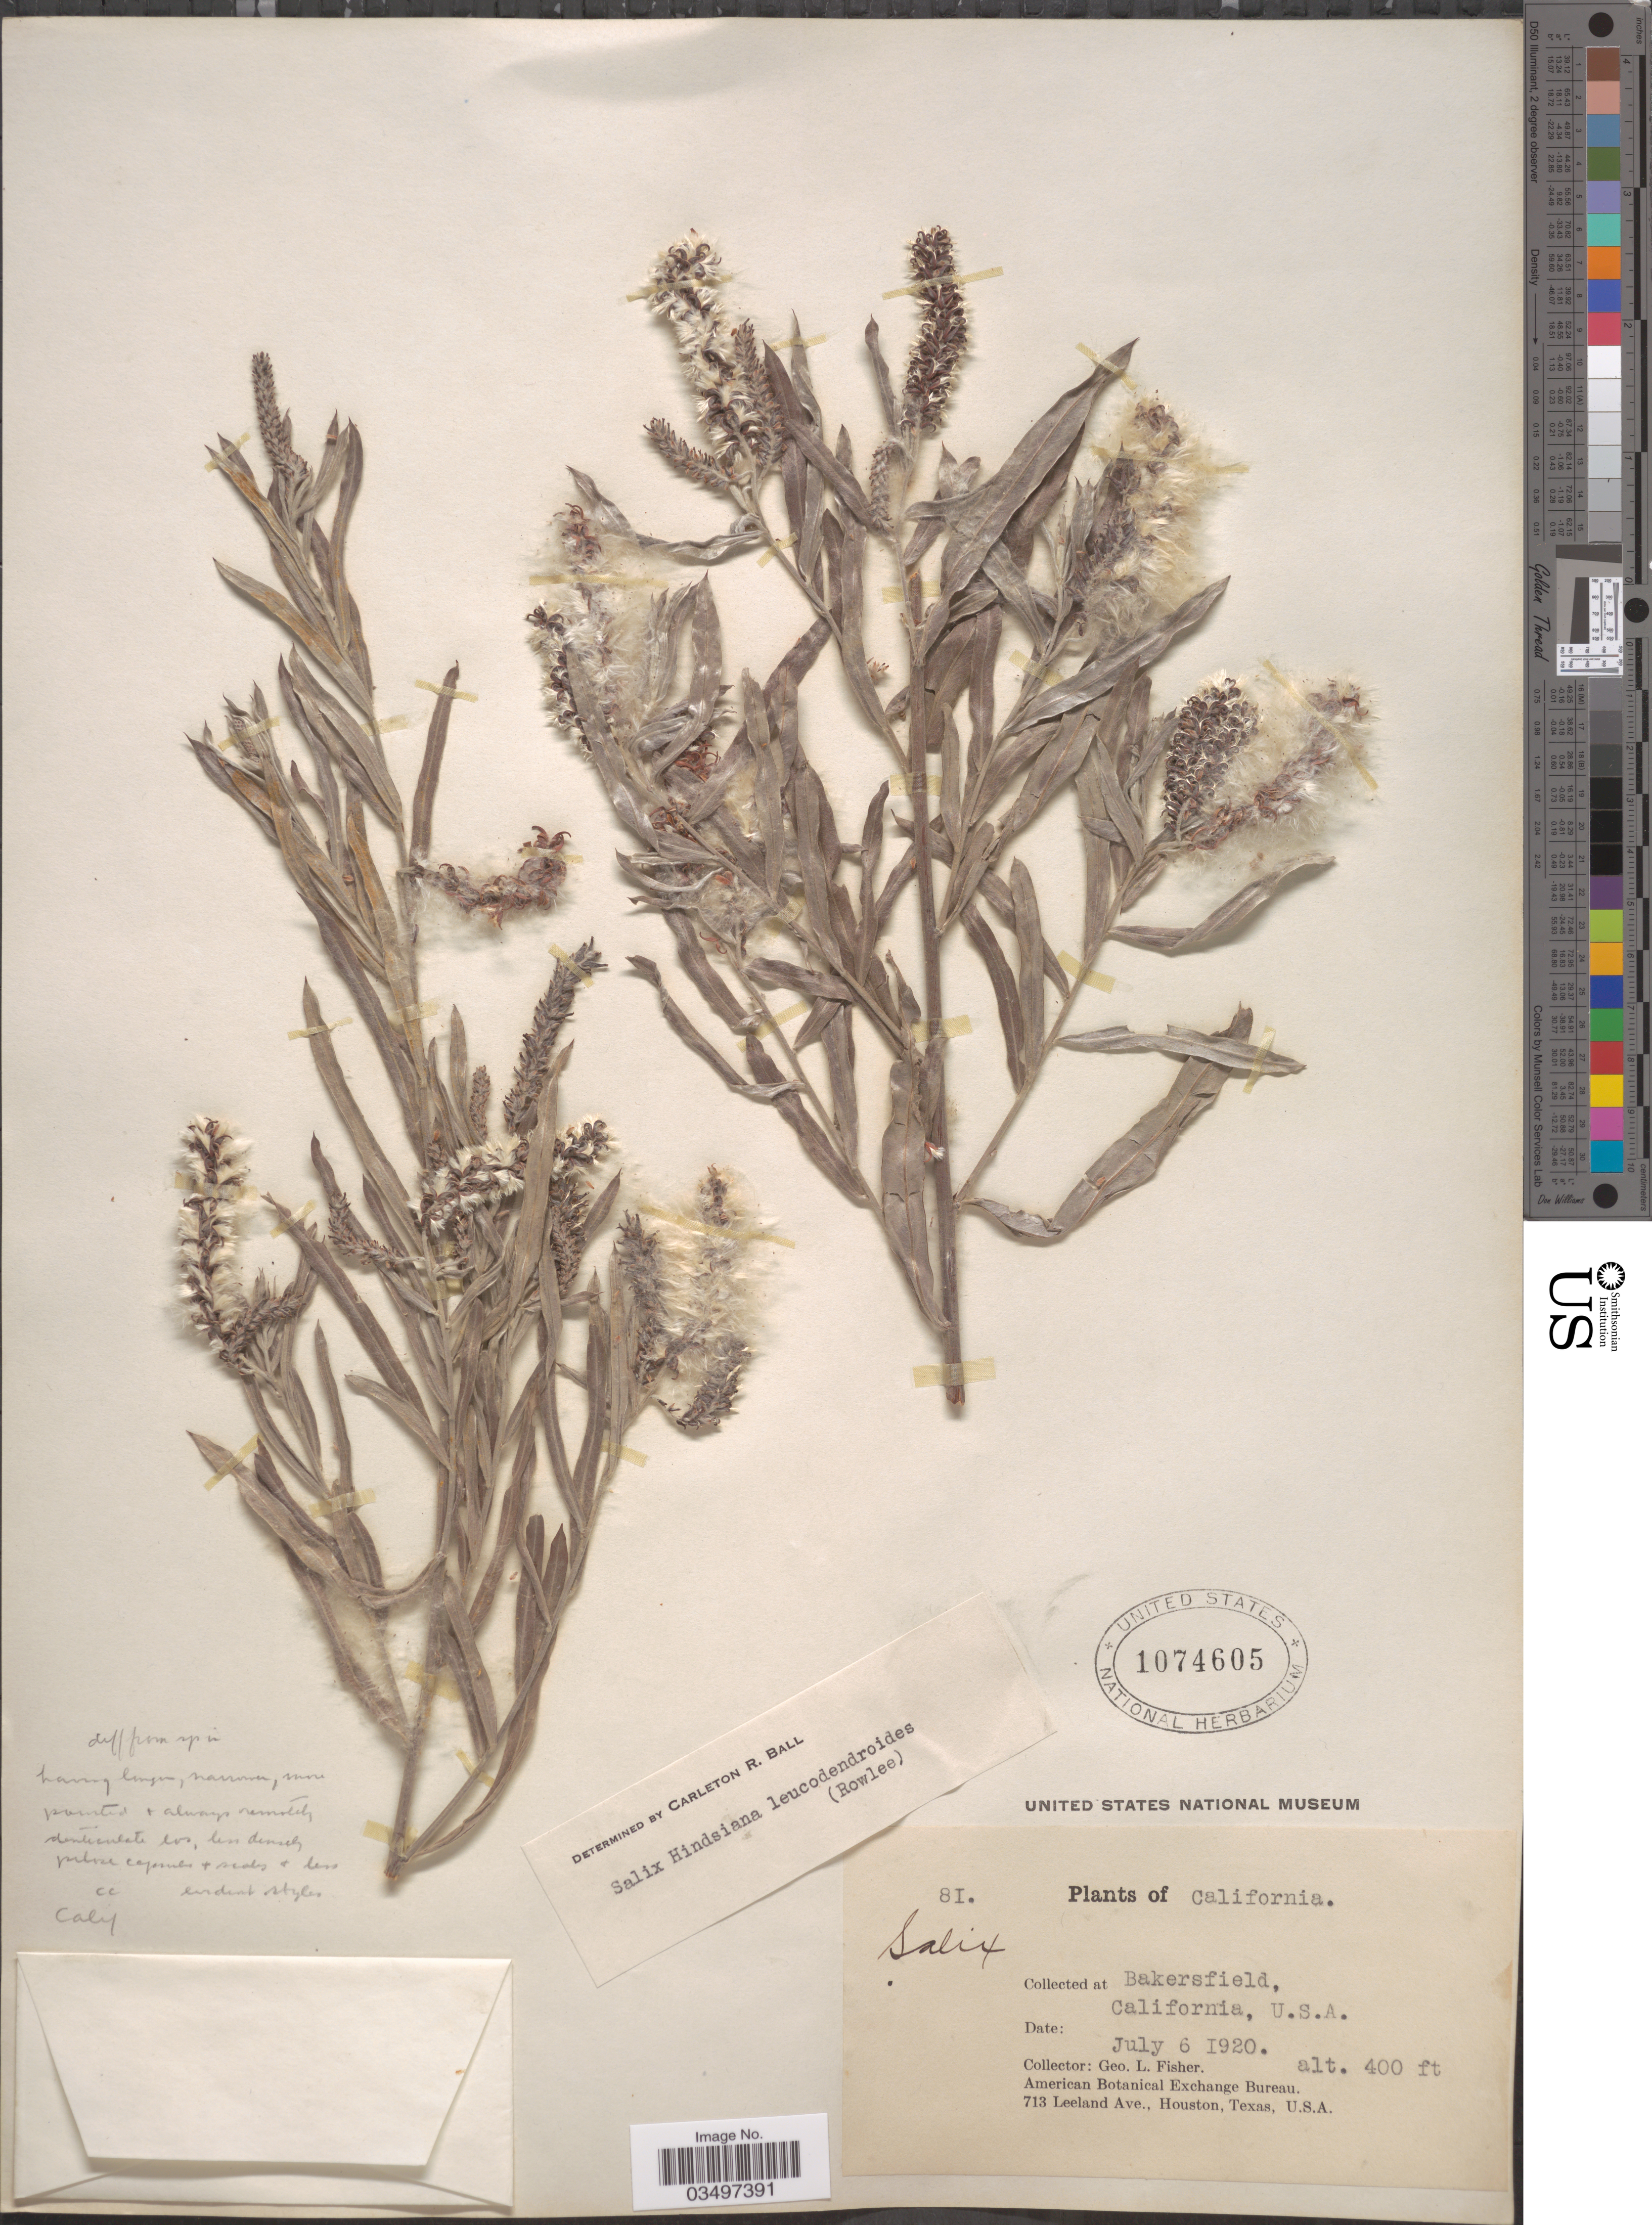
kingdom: Plantae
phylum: Tracheophyta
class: Magnoliopsida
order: Malpighiales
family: Salicaceae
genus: Salix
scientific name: Salix hindsiana var. leucodendroides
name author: (Rowlee) C.R. Ball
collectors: G. L. Fisher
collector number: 81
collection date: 1920-07-06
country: United States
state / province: California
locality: Bakersfield.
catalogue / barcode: US 1074605